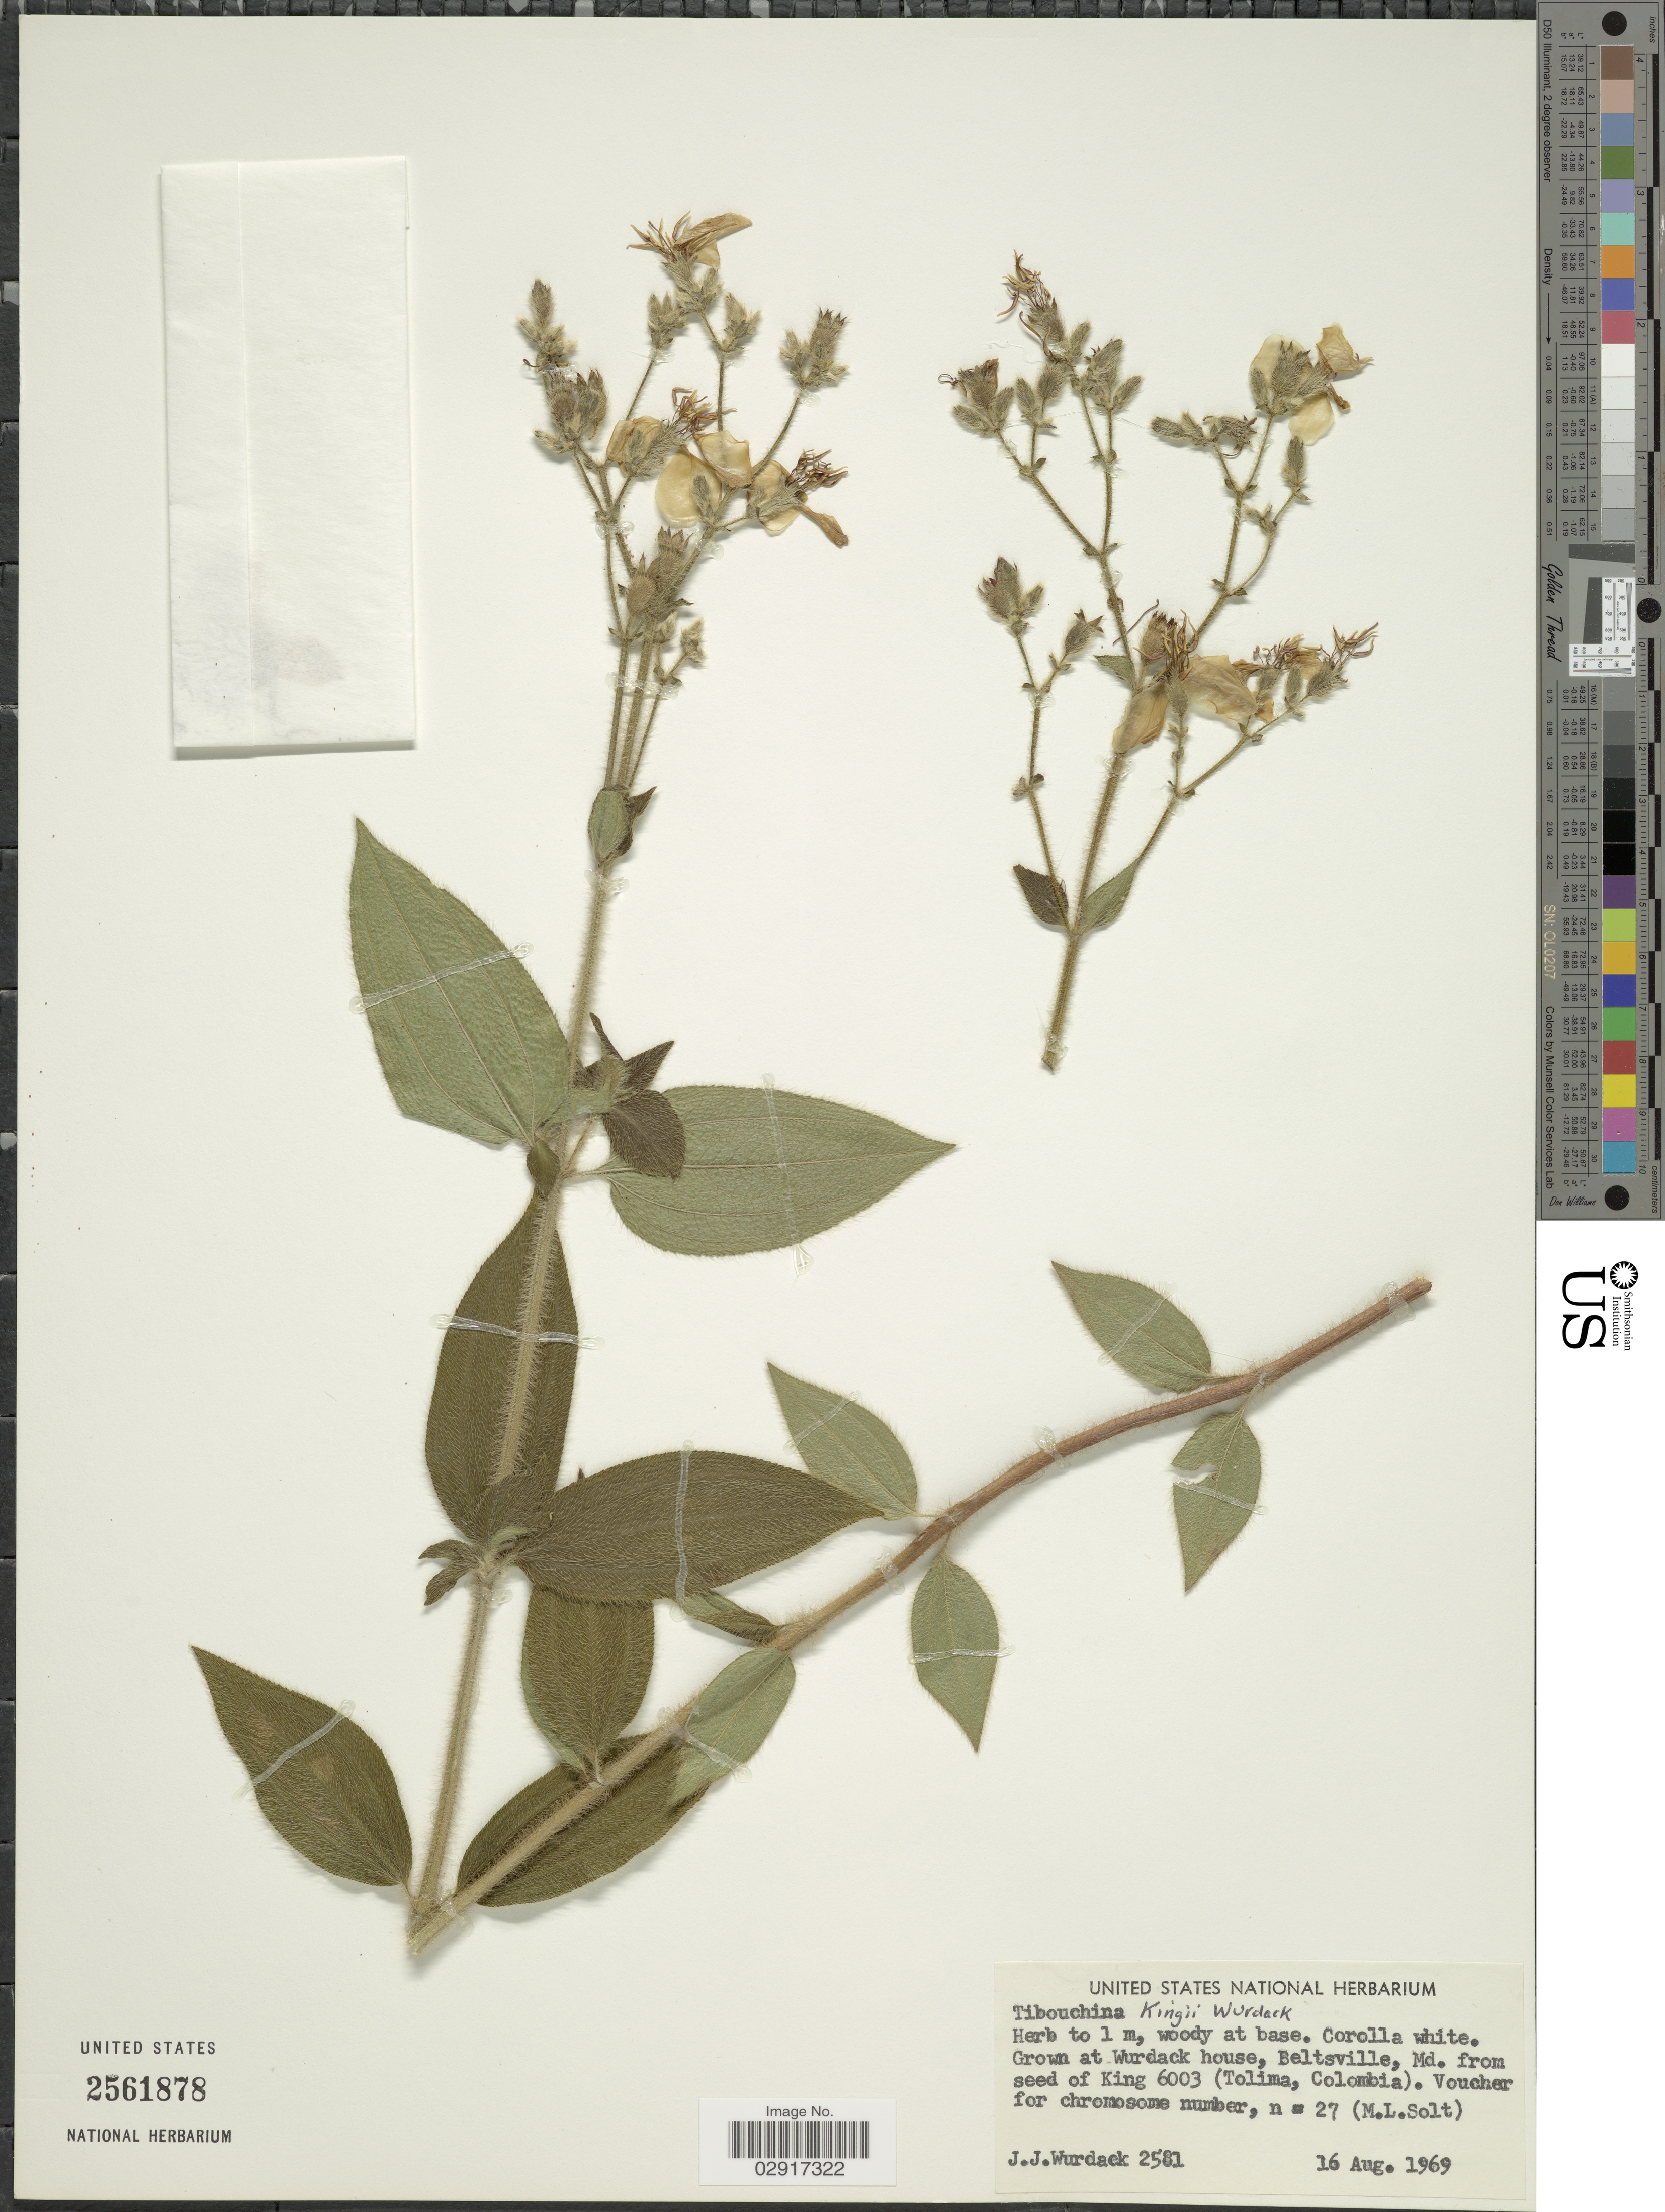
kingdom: Plantae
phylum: Tracheophyta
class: Magnoliopsida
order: Myrtales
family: Melastomataceae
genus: Chaetogastra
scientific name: Chaetogastra kingii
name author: (Wurdack) P.J.F. Guim. & Michelang.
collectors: J. J. Wurdack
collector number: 2581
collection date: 1969-08-16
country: United States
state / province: Maryland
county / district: Prince George's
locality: Grown at Wurdack house, Beltsville, Md.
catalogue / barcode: US 2561878